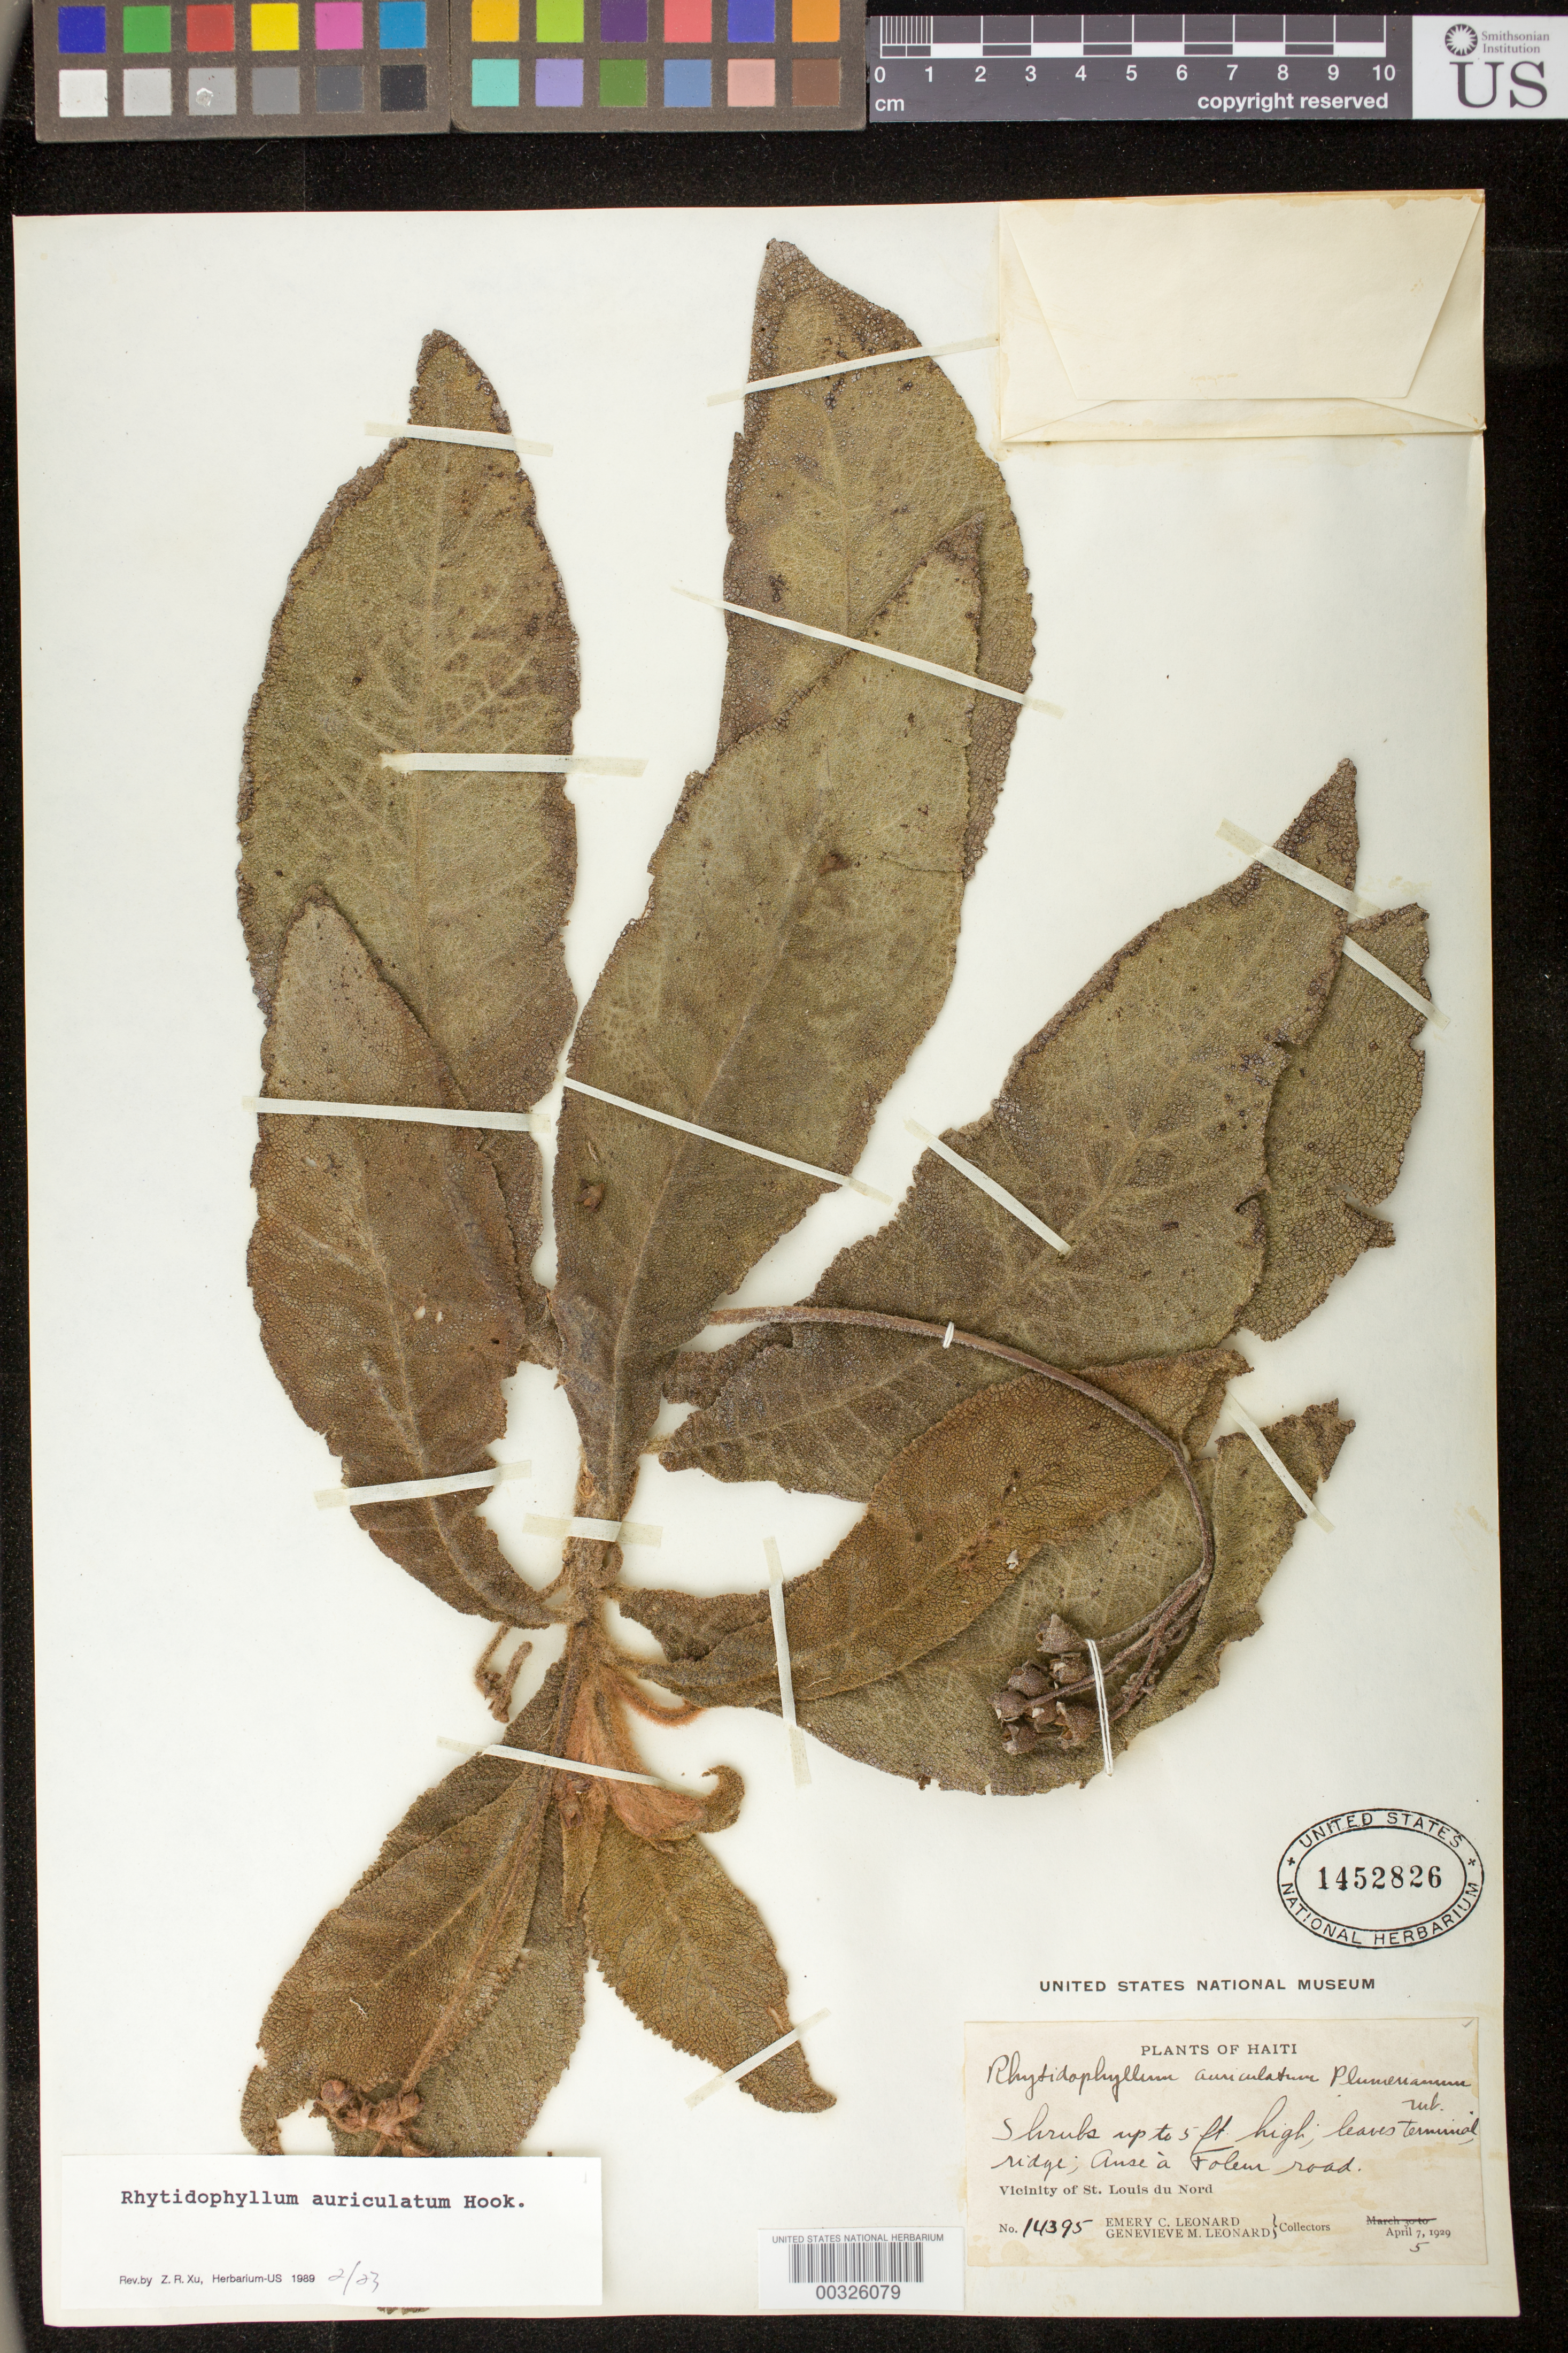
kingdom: Plantae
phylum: Tracheophyta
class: Magnoliopsida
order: Lamiales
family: Gesneriaceae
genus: Rhytidophyllum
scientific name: Rhytidophyllum auriculatum var. angustatum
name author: Urb.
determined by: Skog, Laurence E.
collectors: E. C. Leonard & G. M. Leonard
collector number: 14395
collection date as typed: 05 Apr 1929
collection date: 1929-04-05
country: Haiti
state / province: Nord-Ouest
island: Hispaniola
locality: Vicinity of St. Louis du Nord; Anse à Foleur Road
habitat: Ridge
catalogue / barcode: US 1452826